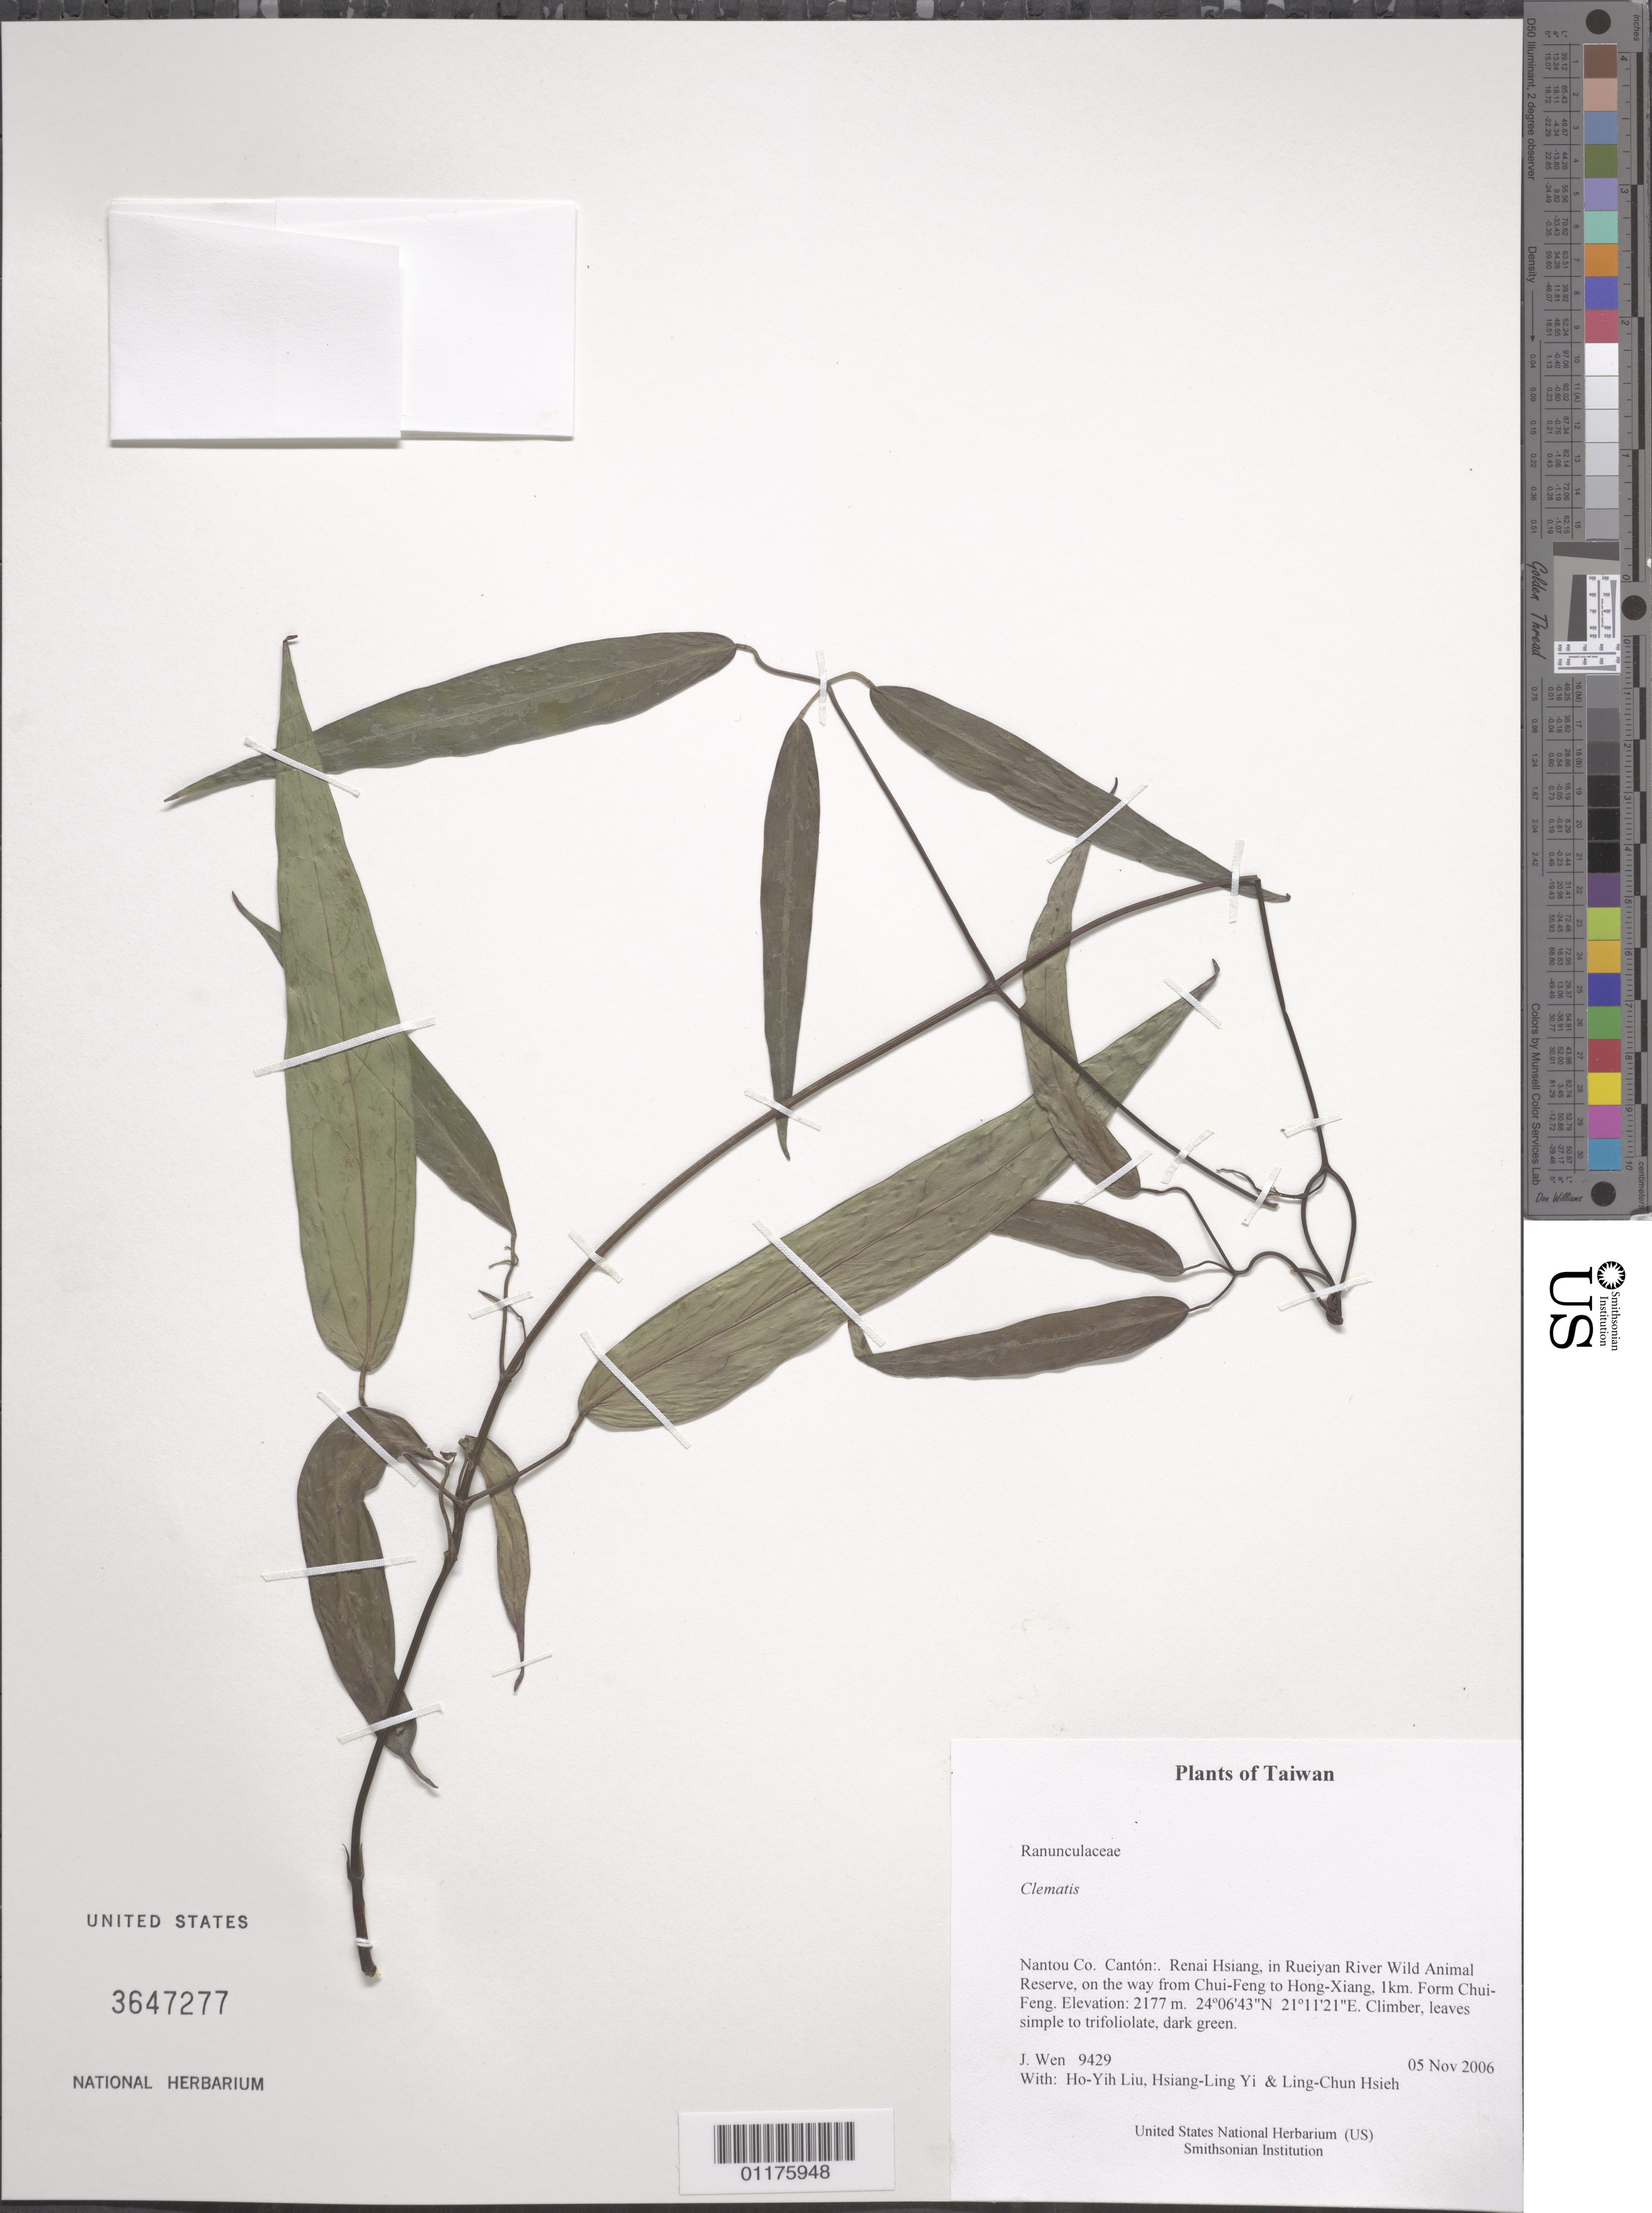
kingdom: Plantae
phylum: Tracheophyta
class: Magnoliopsida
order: Ranunculales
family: Ranunculaceae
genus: Clematis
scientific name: Clematis sp.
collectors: J. Wen, H. Liu, H. l. Yi & L. Hsieh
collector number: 9429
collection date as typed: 05 Nov 2006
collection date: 2006-11-05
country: Taiwan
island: Taiwan [Formosa]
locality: Renai Hsiang, in Rueiyan River Wild Animal Reserve, on the way from Chui-Feng to Hong-Xiang, 1km. Form Chui-Feng.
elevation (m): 2177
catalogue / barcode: US 3647277